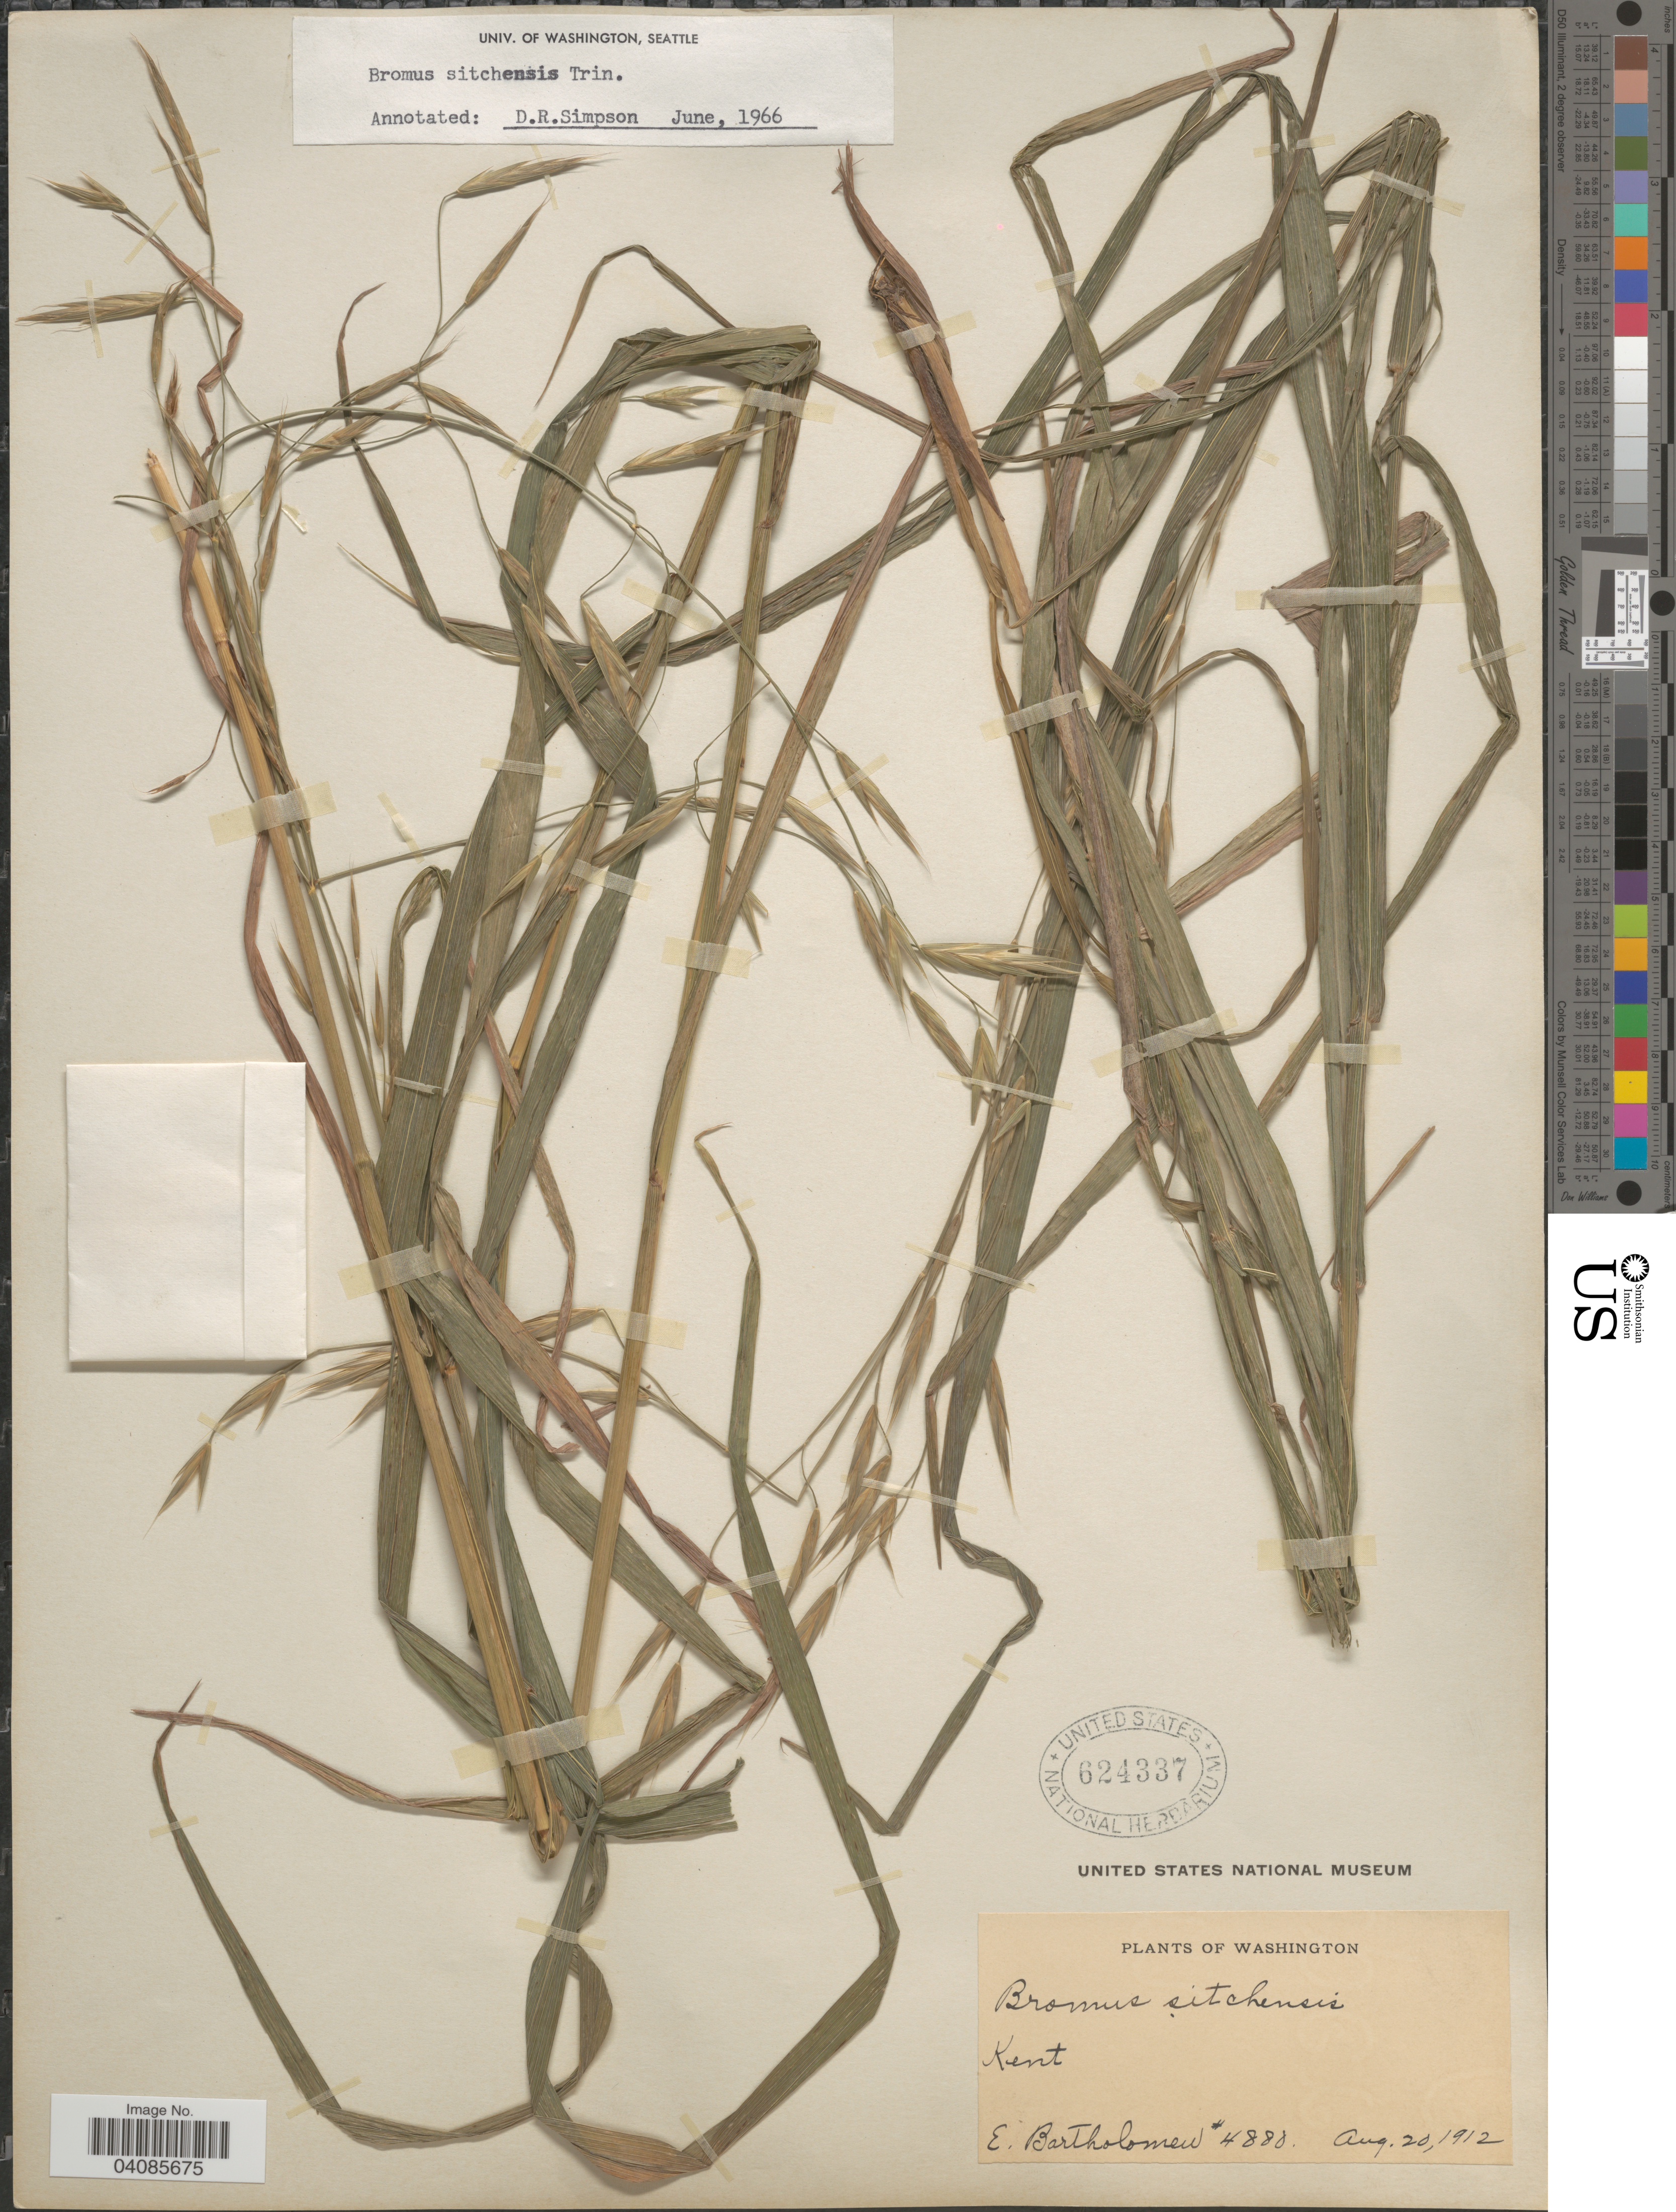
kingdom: Plantae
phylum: Tracheophyta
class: Liliopsida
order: Poales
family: Poaceae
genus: Bromus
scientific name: Bromus sitchensis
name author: Trin. in Bong.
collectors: E. Bartholomew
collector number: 4880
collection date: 1912-08-20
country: United States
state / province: Washington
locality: Kent.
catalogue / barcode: US 624337